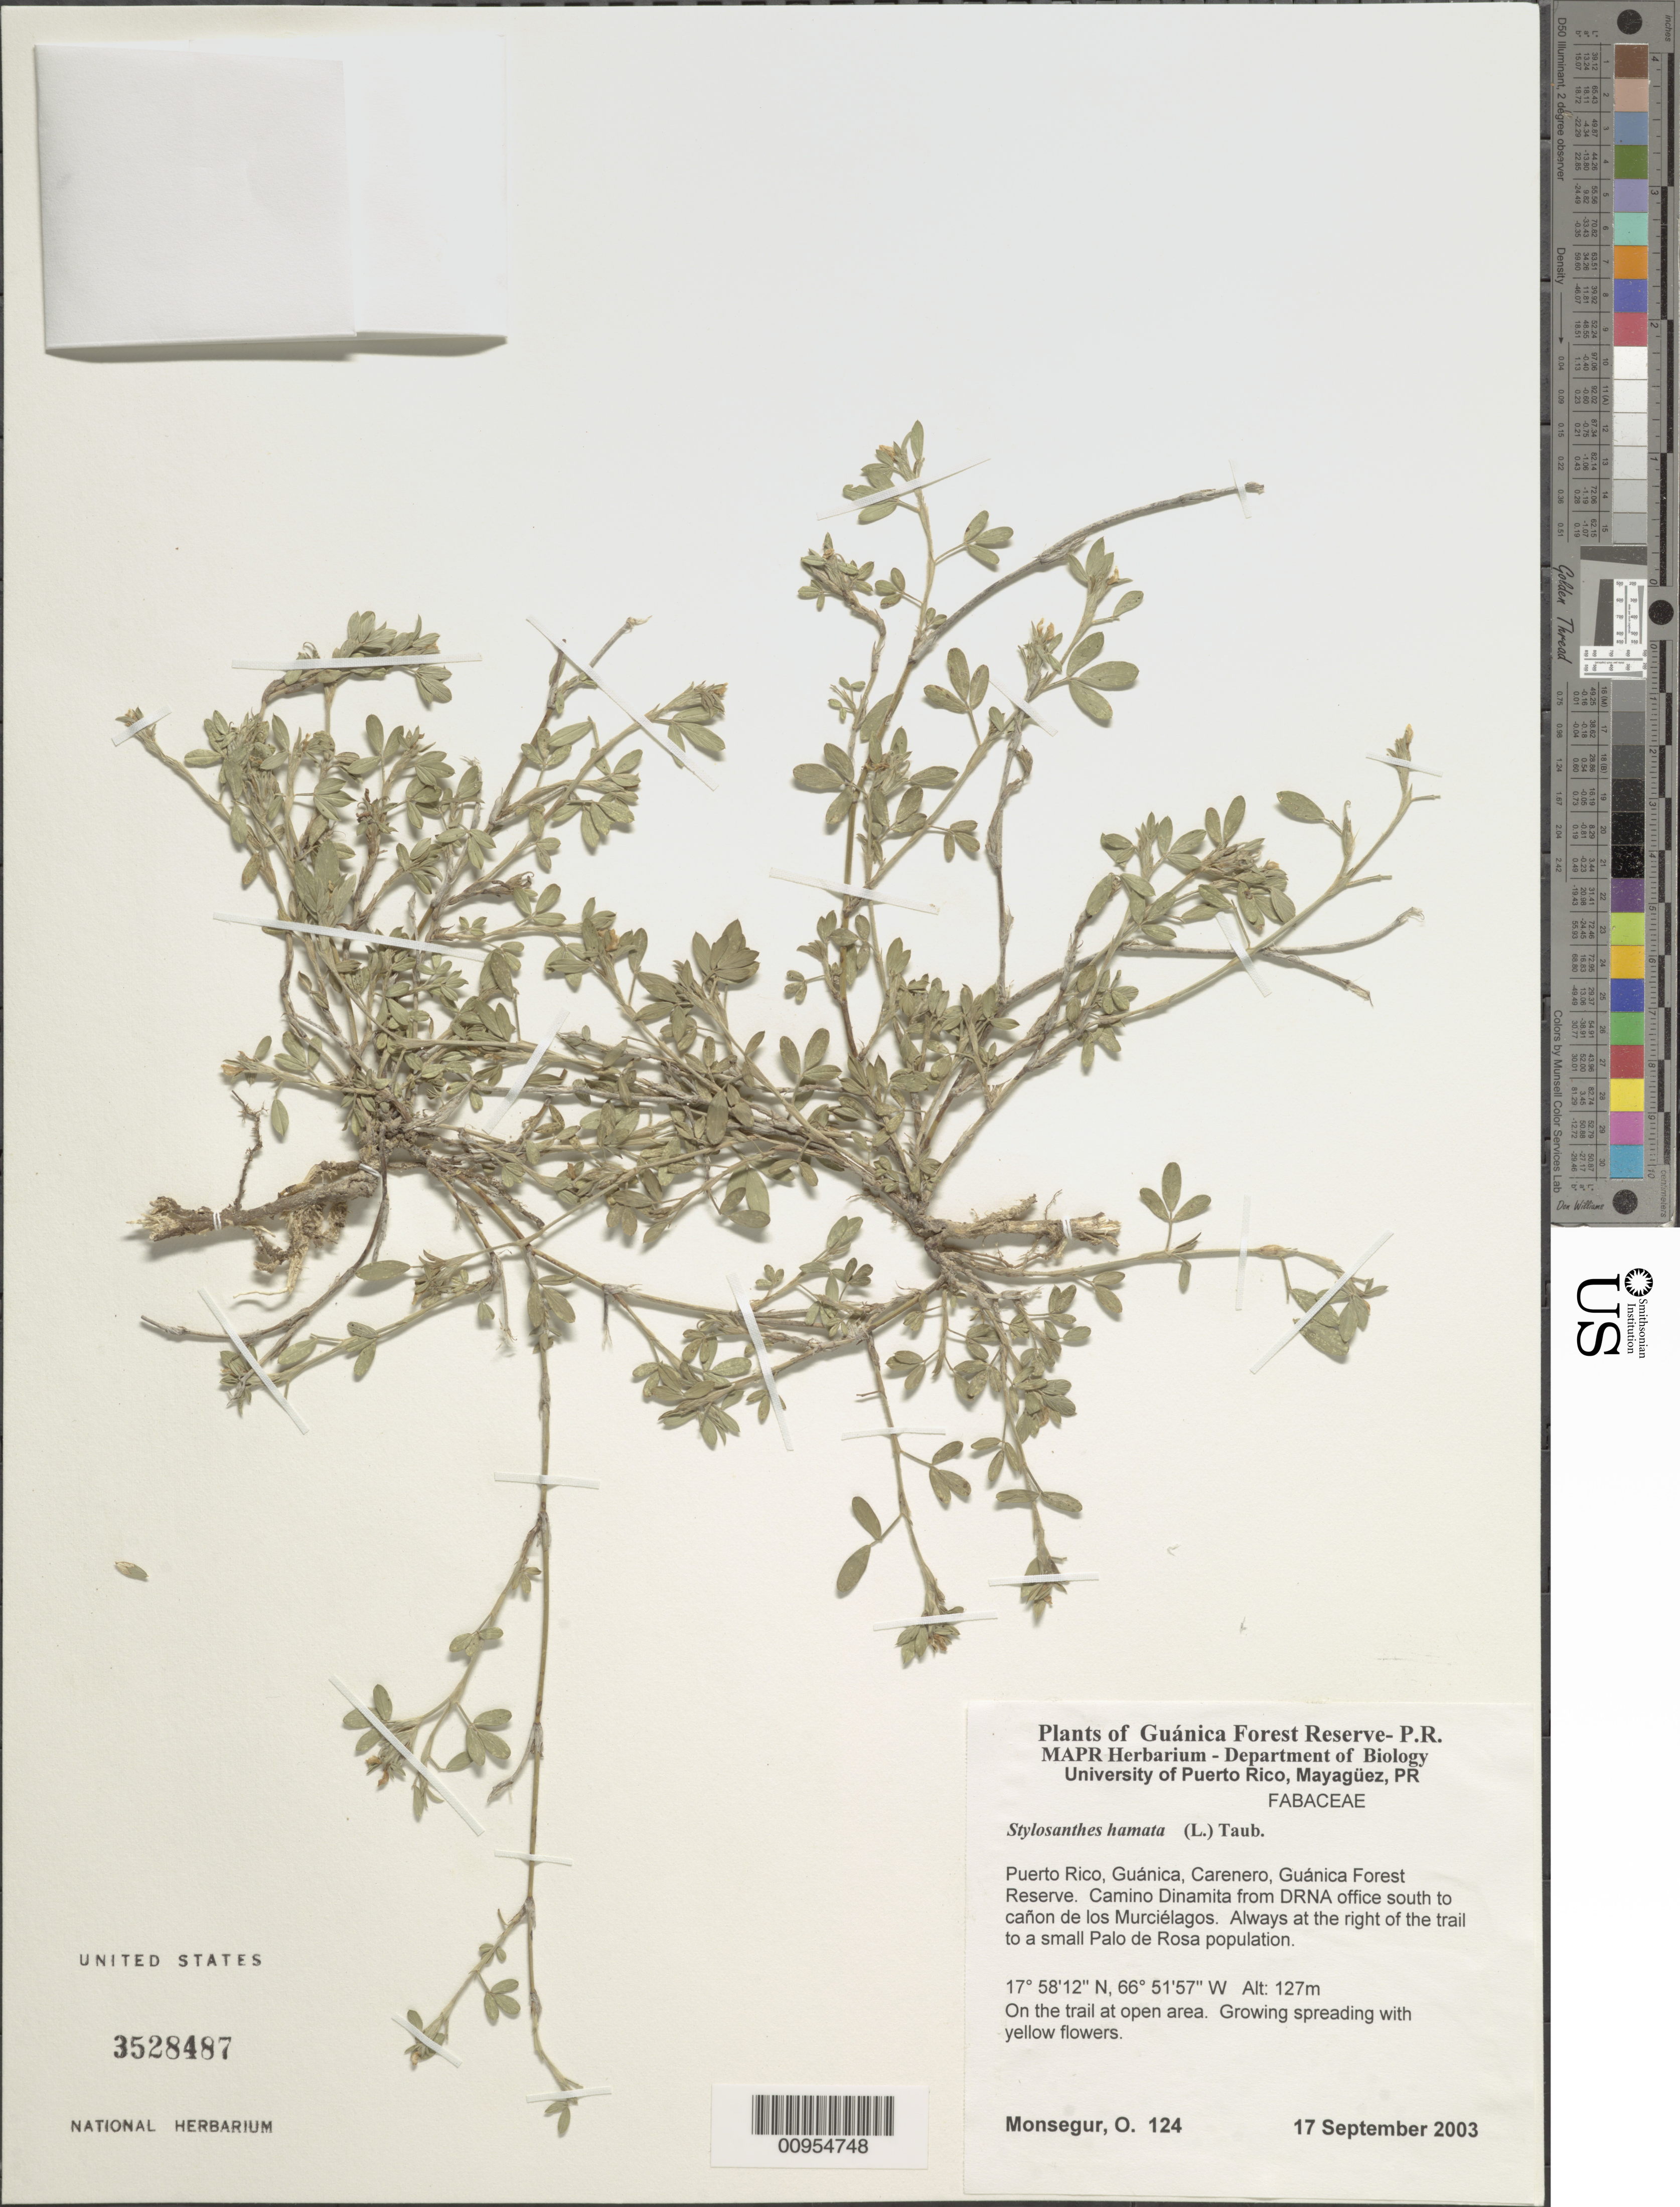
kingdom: Plantae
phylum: Tracheophyta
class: Magnoliopsida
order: Fabales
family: Fabaceae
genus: Stylosanthes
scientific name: Stylosanthes hamata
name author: (L.) Taub.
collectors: O. Monsegur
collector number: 124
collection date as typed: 17 Sep 2003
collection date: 2003-09-17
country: Puerto Rico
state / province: Guánica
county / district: Carenero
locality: Guánica Forest Reserve. Camino Dinamita from DRNA office south to cañon de los Murciélagos. Always at the right of the trail to a small Palo de Rosa population.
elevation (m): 127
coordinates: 17.58123, 66.51572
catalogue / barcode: US 3528487